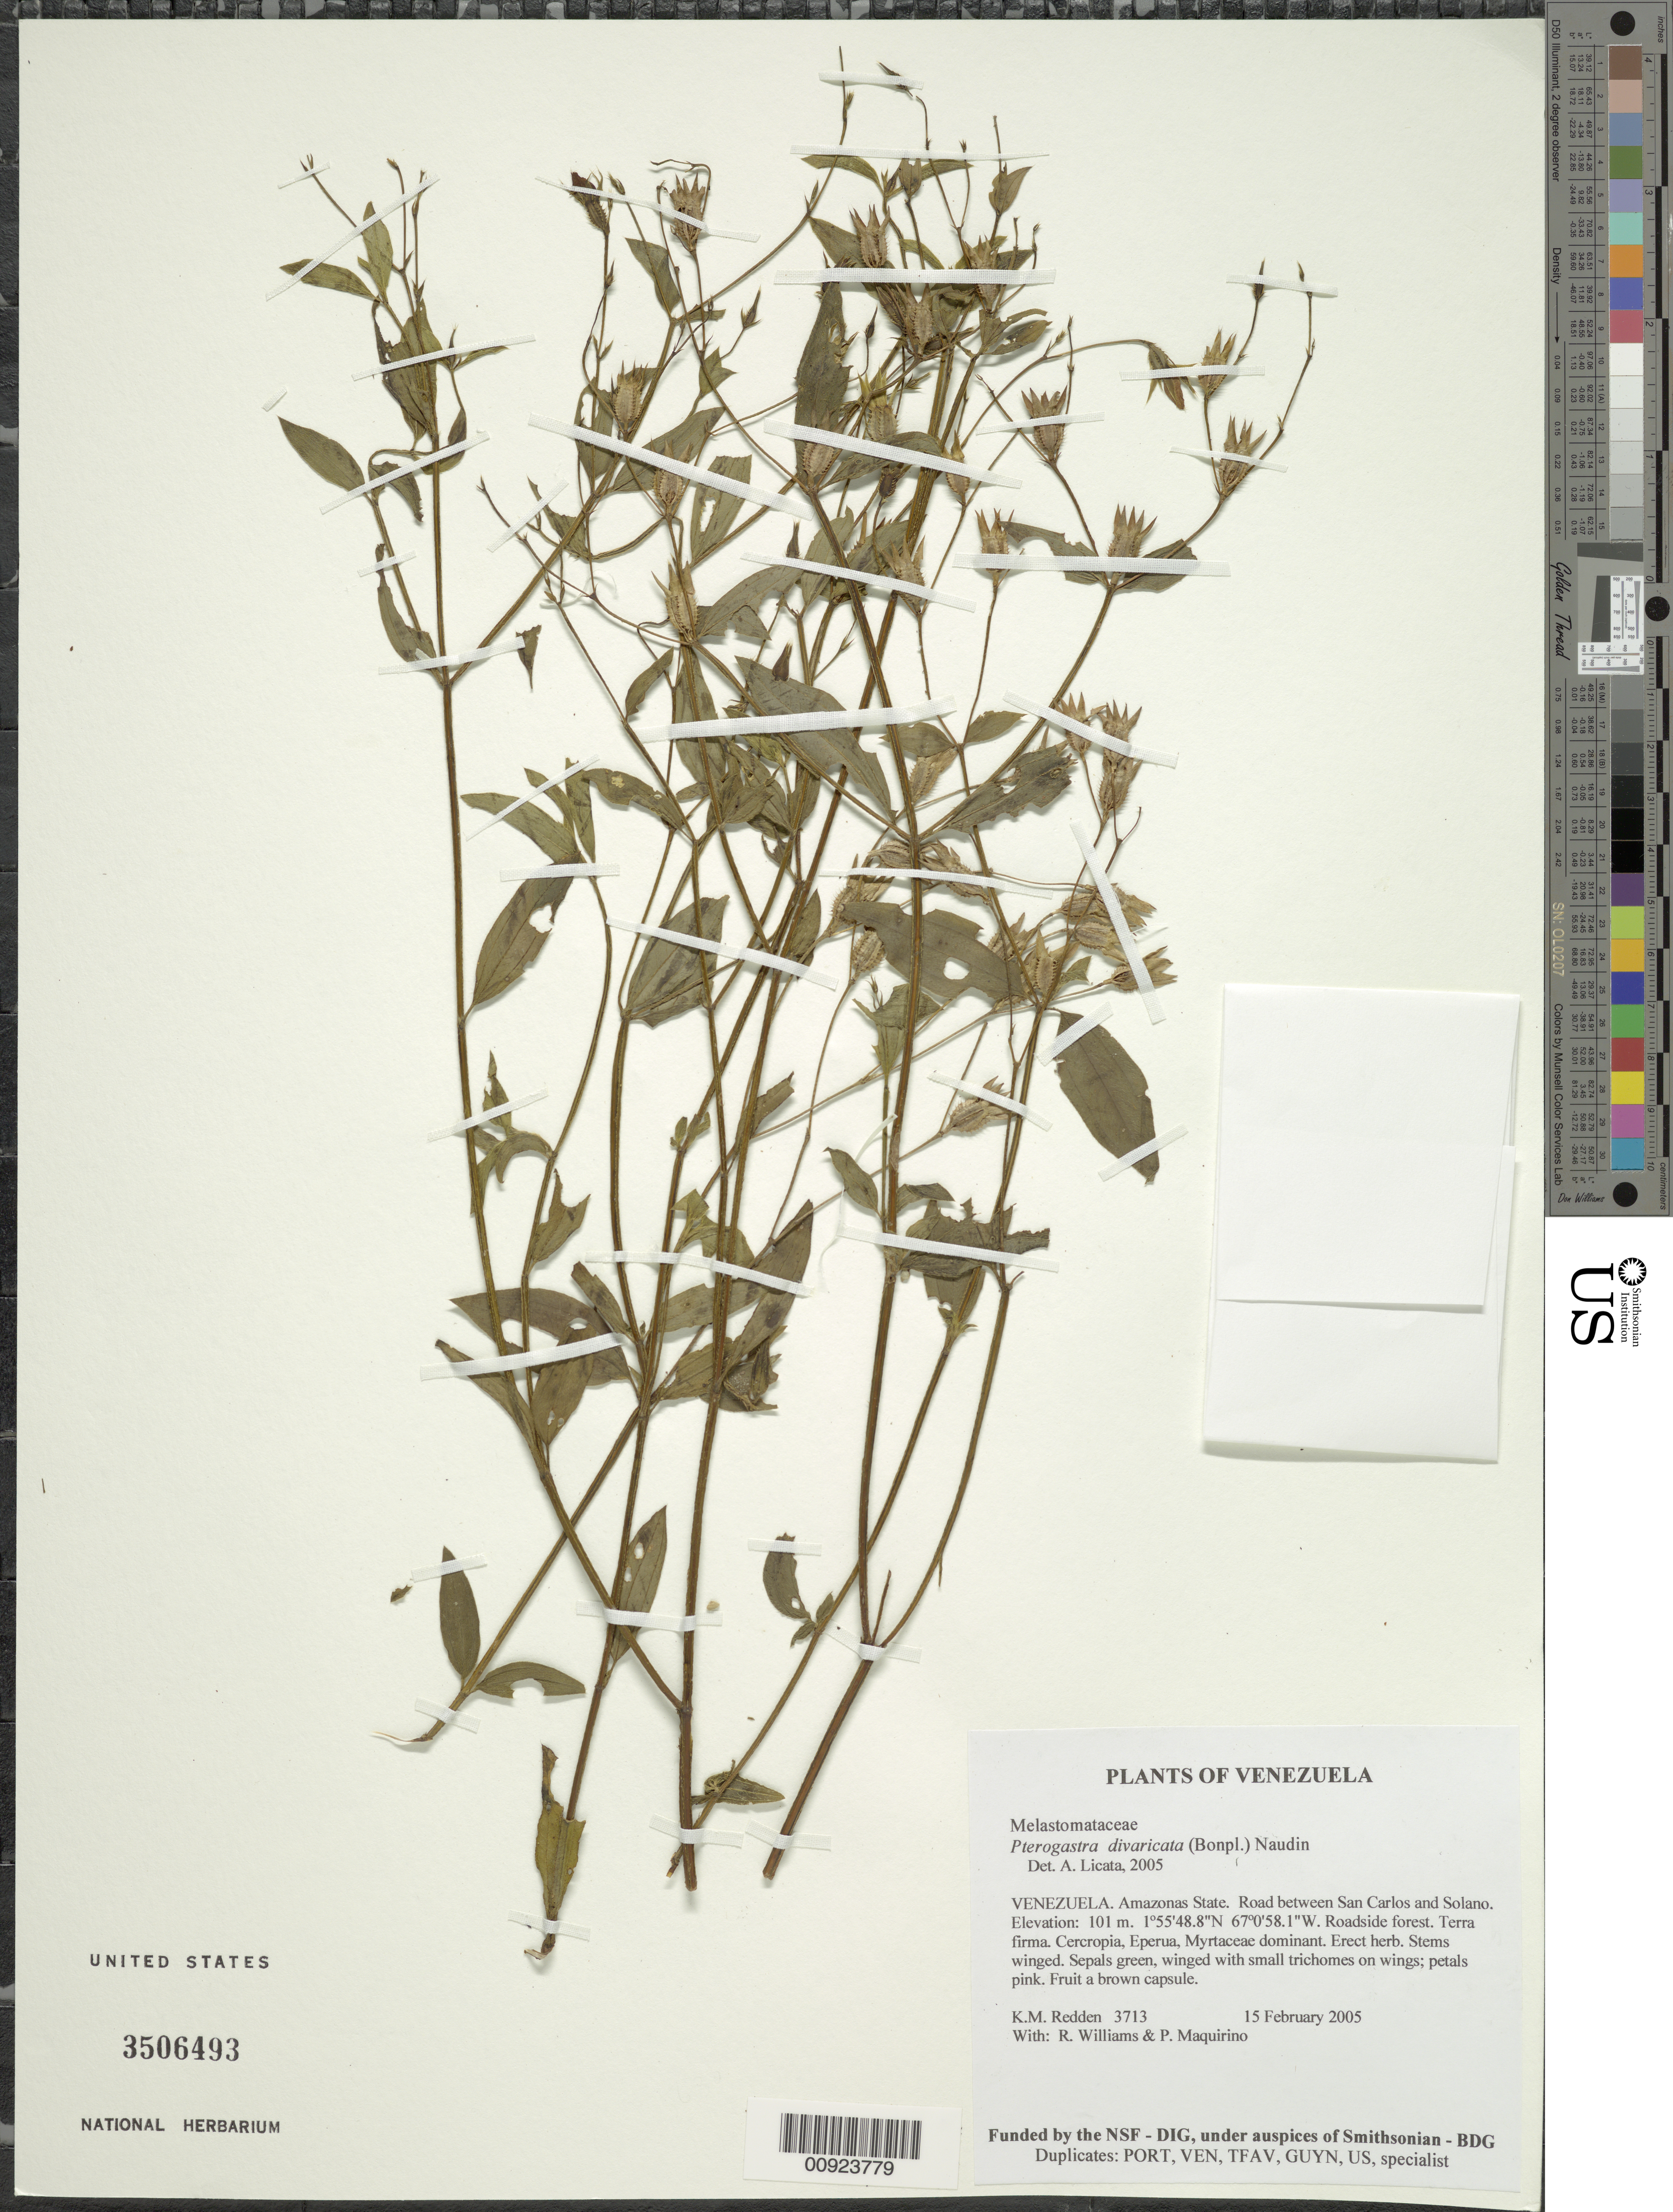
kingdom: Plantae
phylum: Tracheophyta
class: Magnoliopsida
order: Myrtales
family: Melastomataceae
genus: Pterogastra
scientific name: Pterogastra divaricata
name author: (Bonpl.) Naudin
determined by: Licata, A., (PORT), Univ. Nac. Exp. de los Llanos Ezequiel Zamora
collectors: K. M. Redden, R. Williams & P. Maquirino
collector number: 3713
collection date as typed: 15 February 2005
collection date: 2005-02-15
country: Venezuela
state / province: Amazonas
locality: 29 - Road between San Carlos and Solano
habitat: Roadside forest. Terra firma. Cecropia, Eperua, Myrtaceae dominant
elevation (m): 101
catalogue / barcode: US 3506493